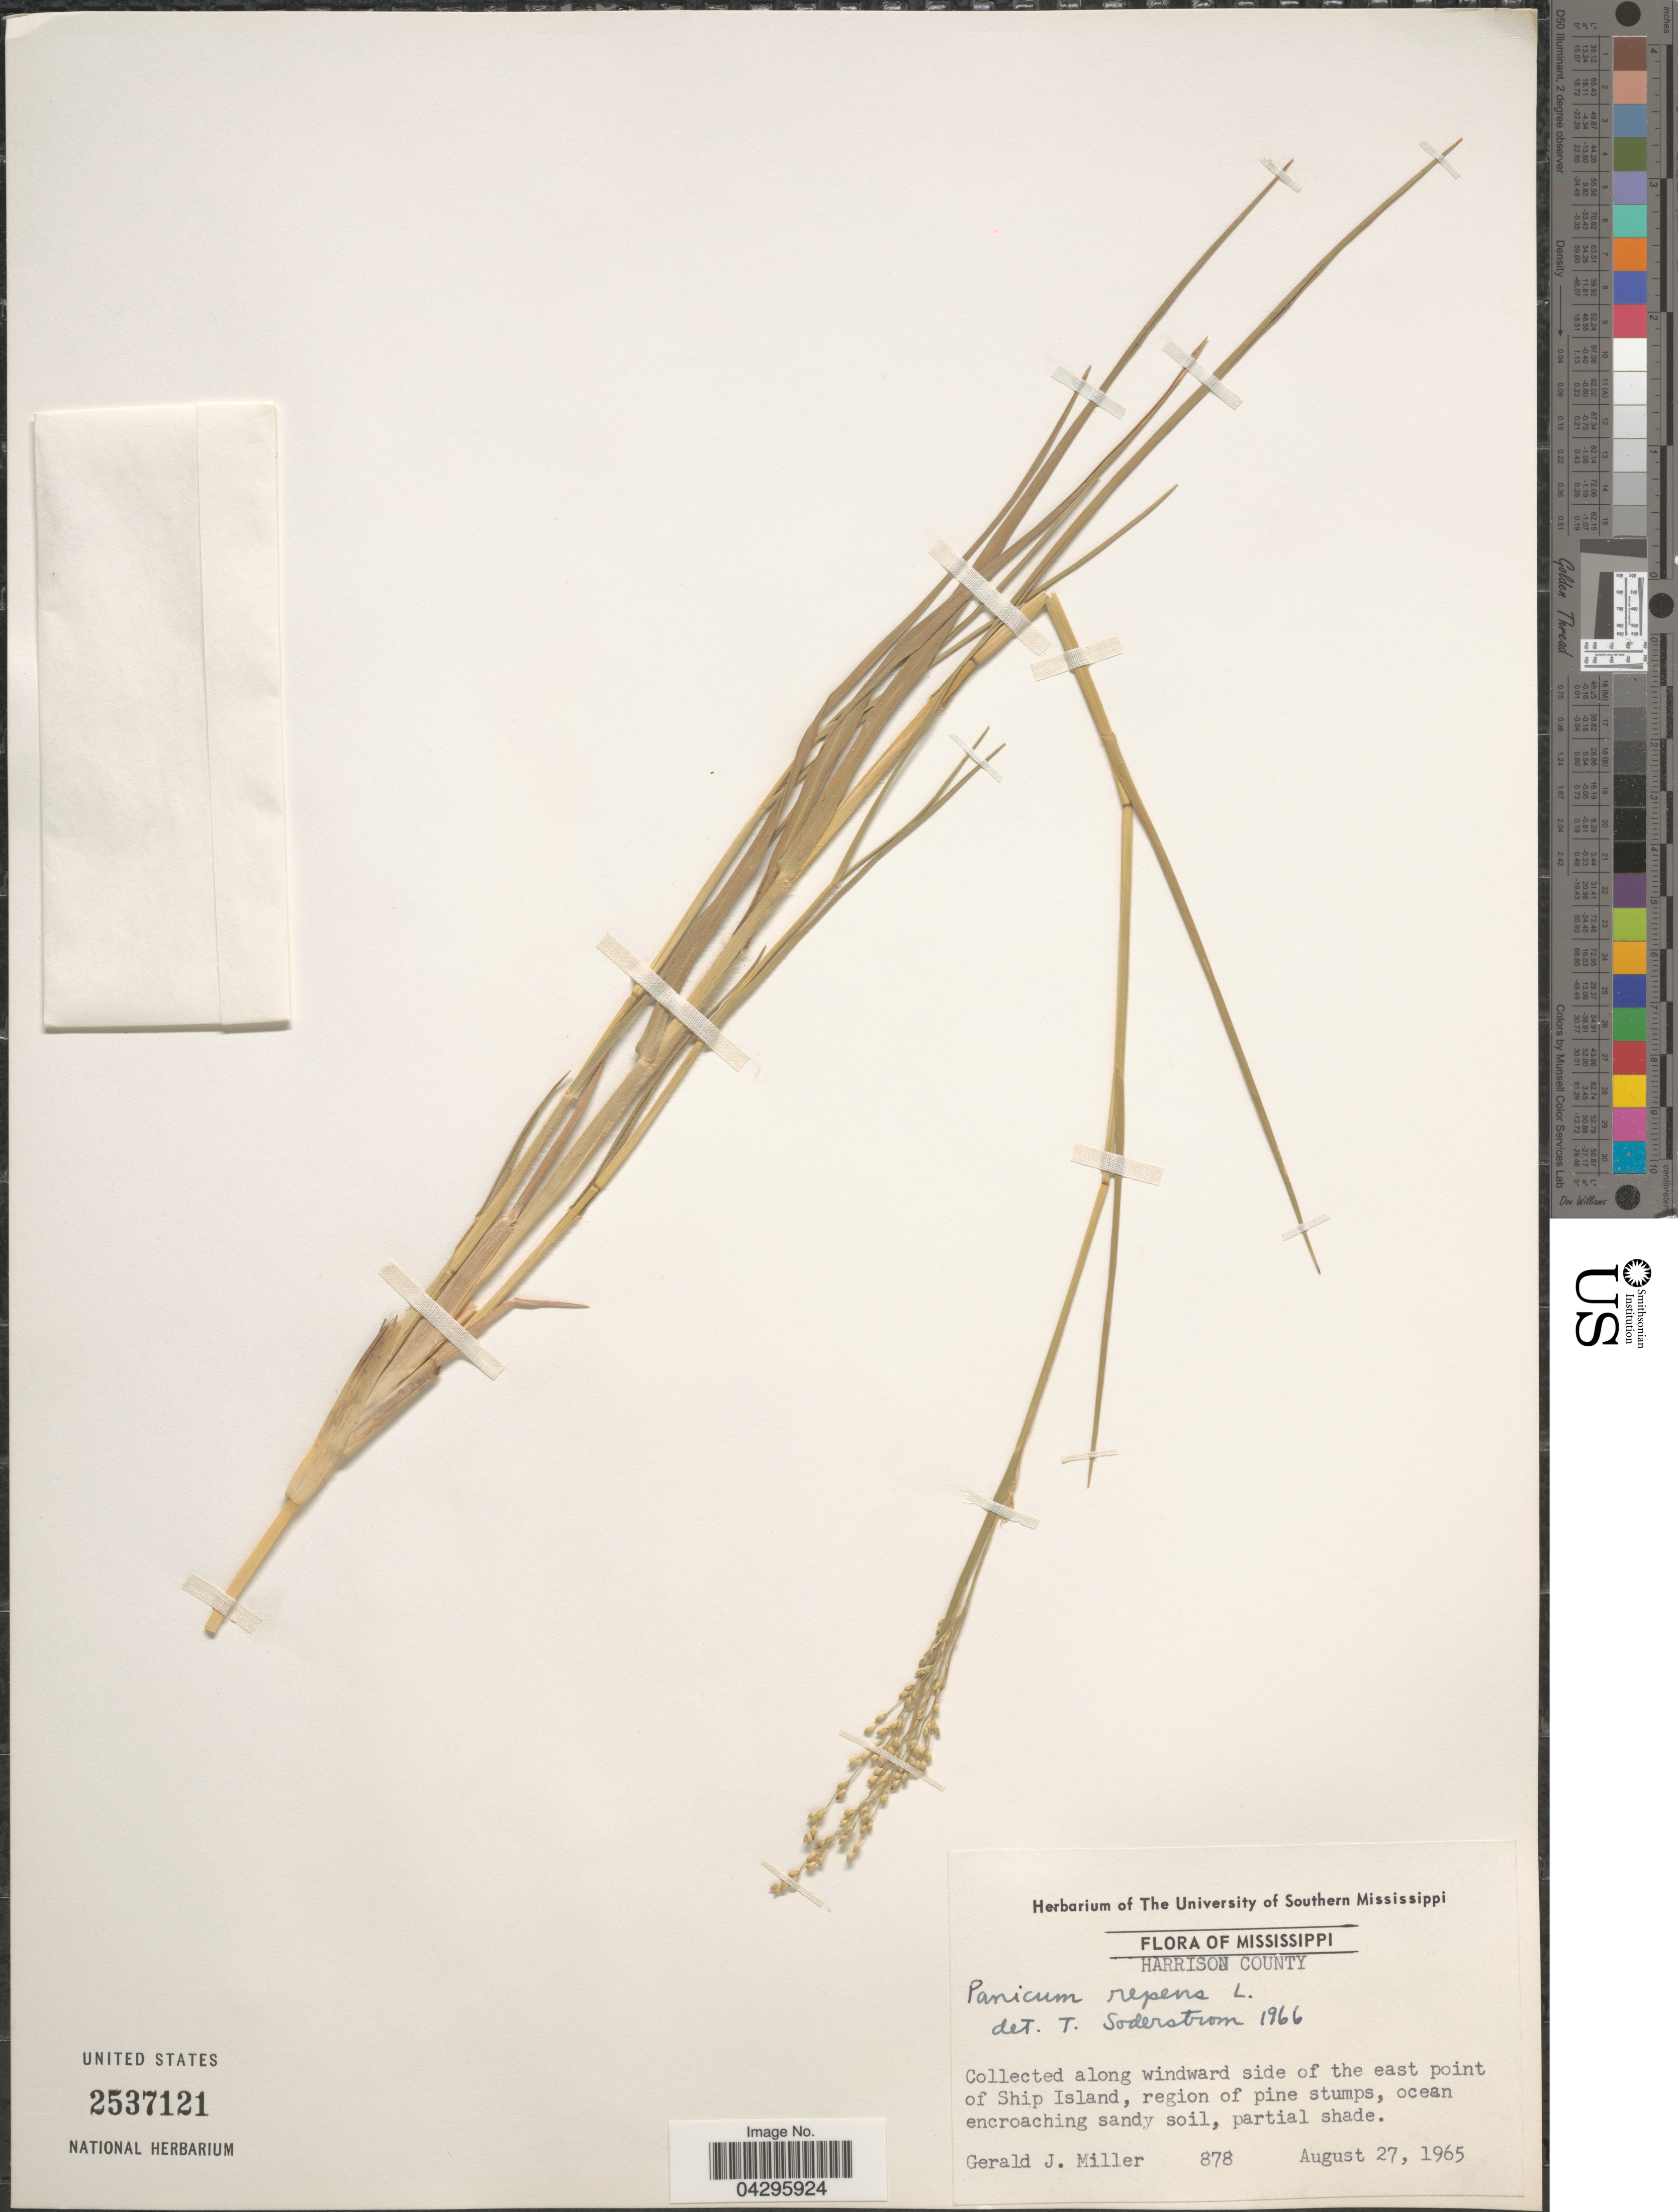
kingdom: Plantae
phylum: Tracheophyta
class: Liliopsida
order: Poales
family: Poaceae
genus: Panicum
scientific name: Panicum repens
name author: L.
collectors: G. Miller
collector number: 878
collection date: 1965-08-27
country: United States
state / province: Mississippi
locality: Harrison County. Along windward side of the east point of Ship Island, region of pine stumps, ocean encroaching sandy soil, partial shade.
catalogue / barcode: US 2537121